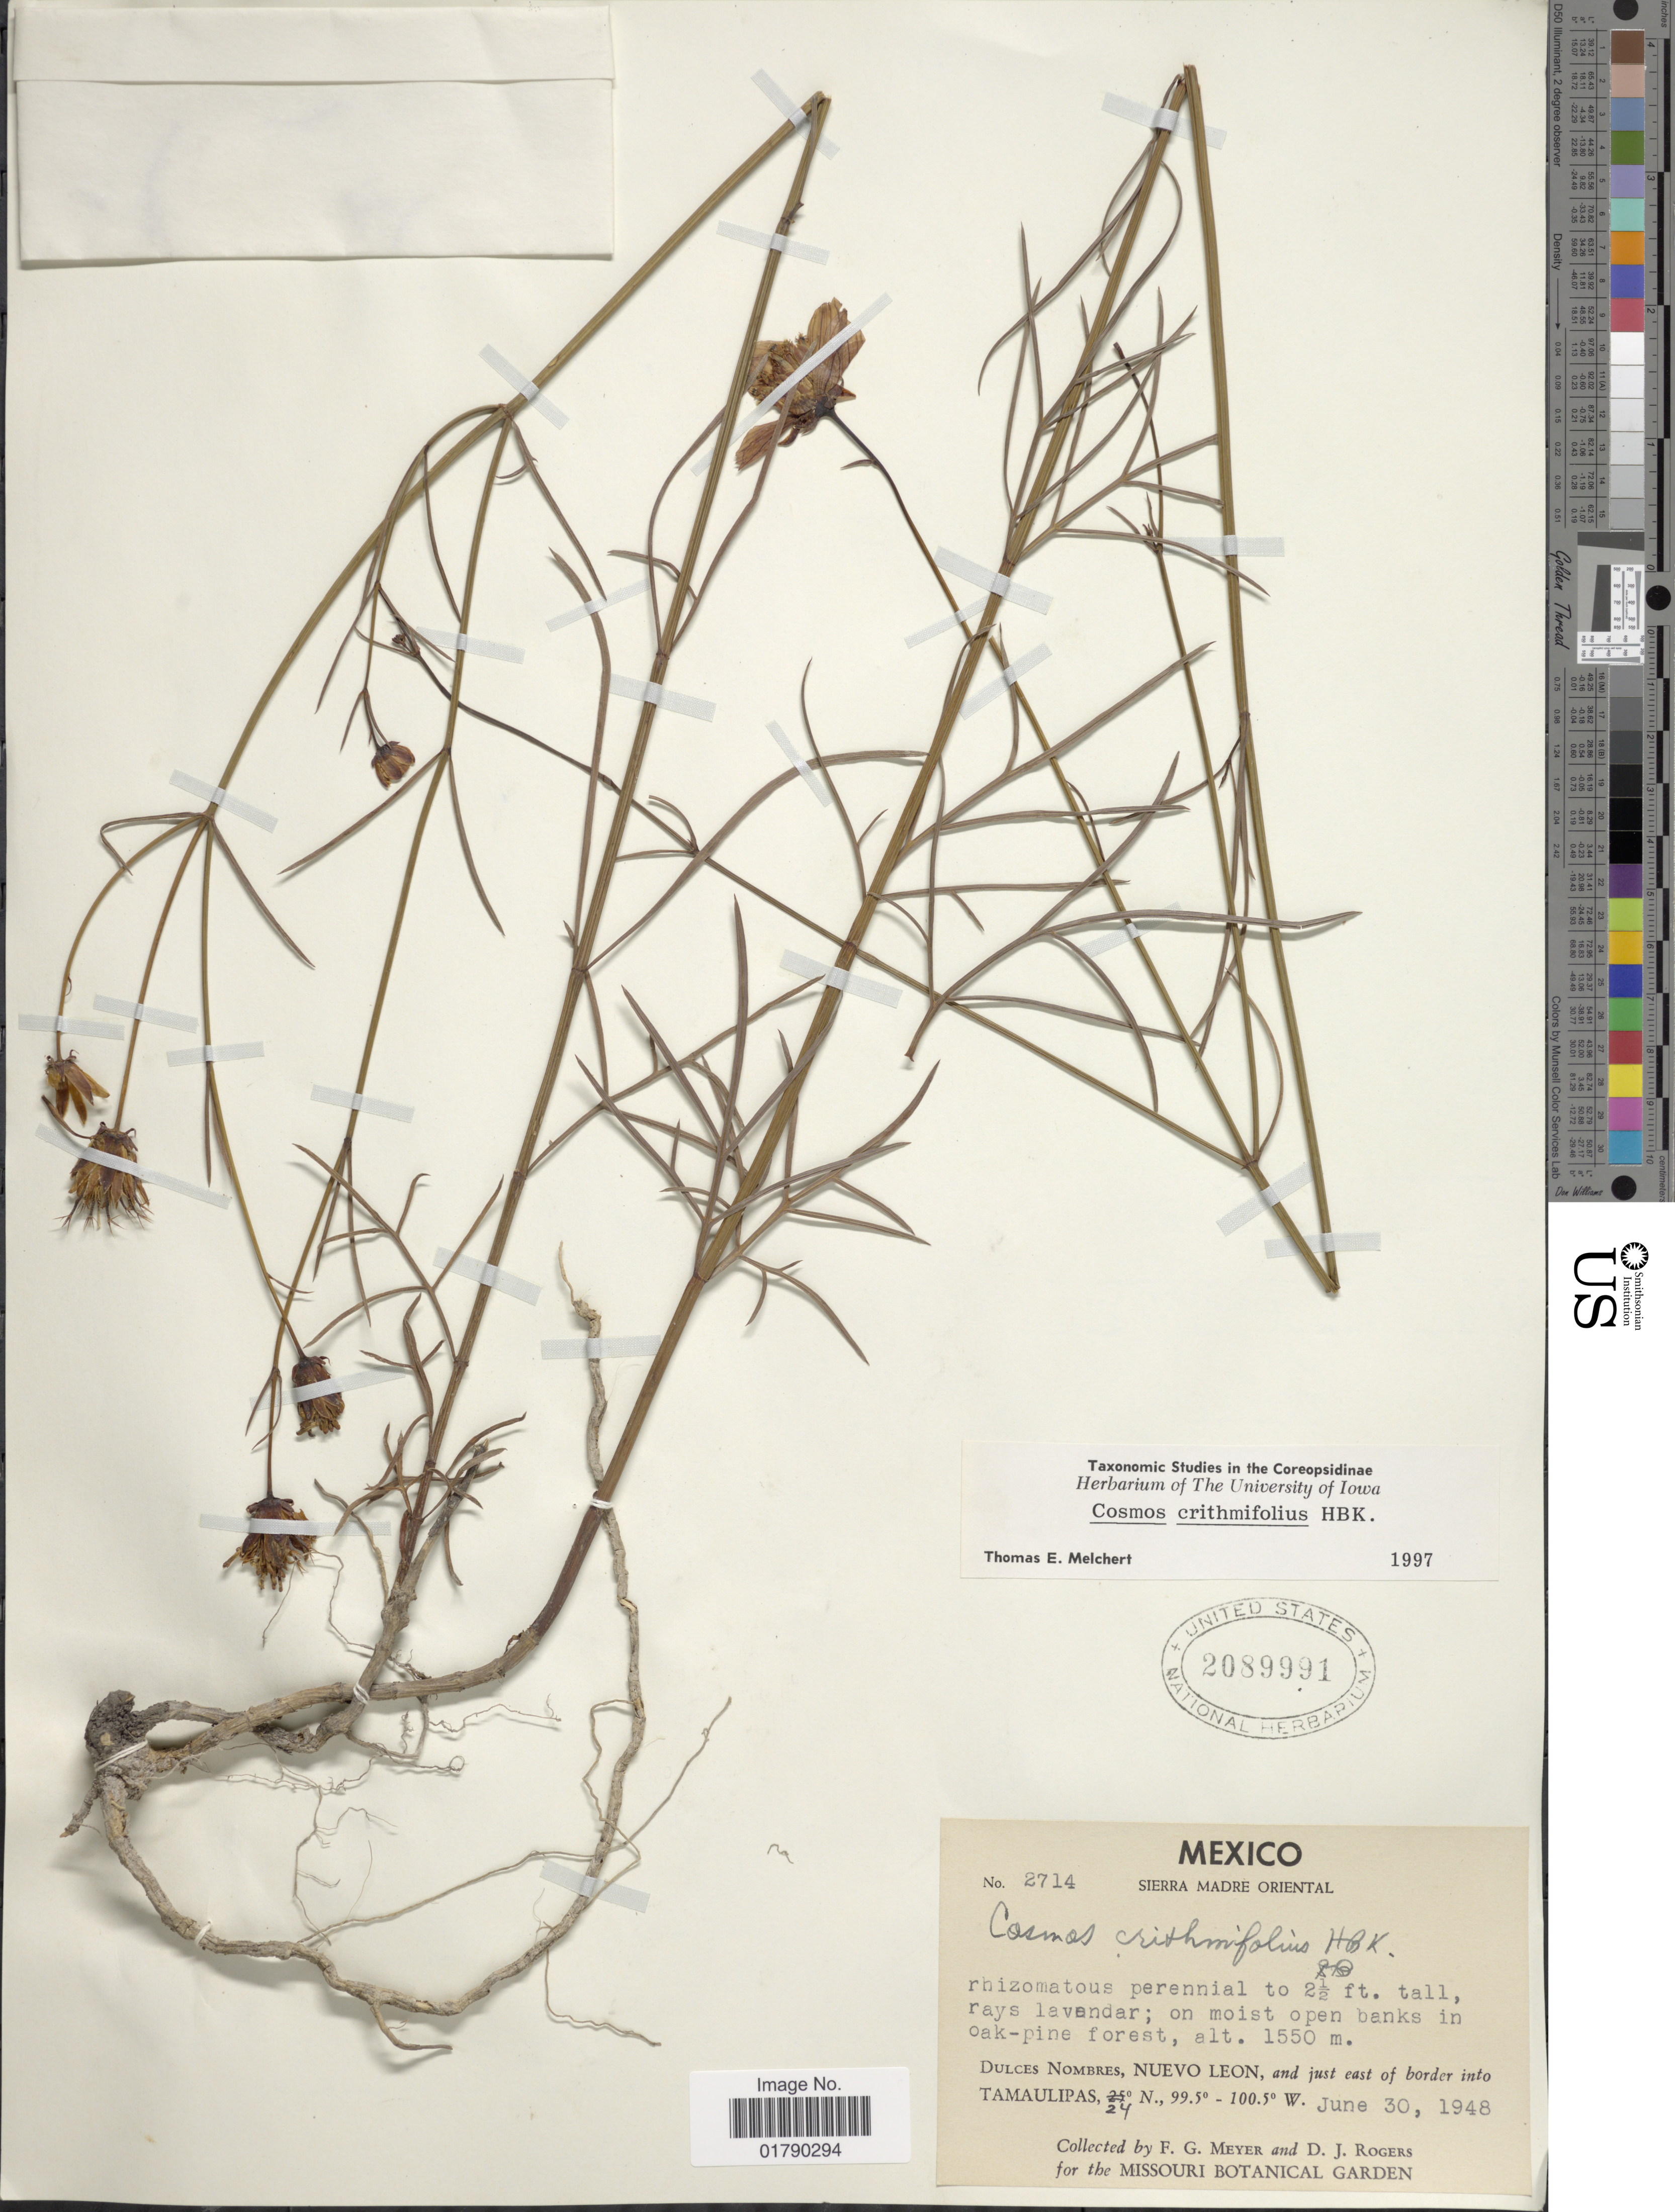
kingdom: Plantae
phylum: Tracheophyta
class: Magnoliopsida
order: Asterales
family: Asteraceae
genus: Cosmos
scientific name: Cosmos crithmifolius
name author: Kunth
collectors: F. G. Meyer & D. J. Rogers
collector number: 2714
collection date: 1948-06-30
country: Mexico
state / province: Nuevo León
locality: Sierra Madre Oriental, Dulces Nombres, and just east of border into Tamaulipas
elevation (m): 1550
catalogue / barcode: US 2089991